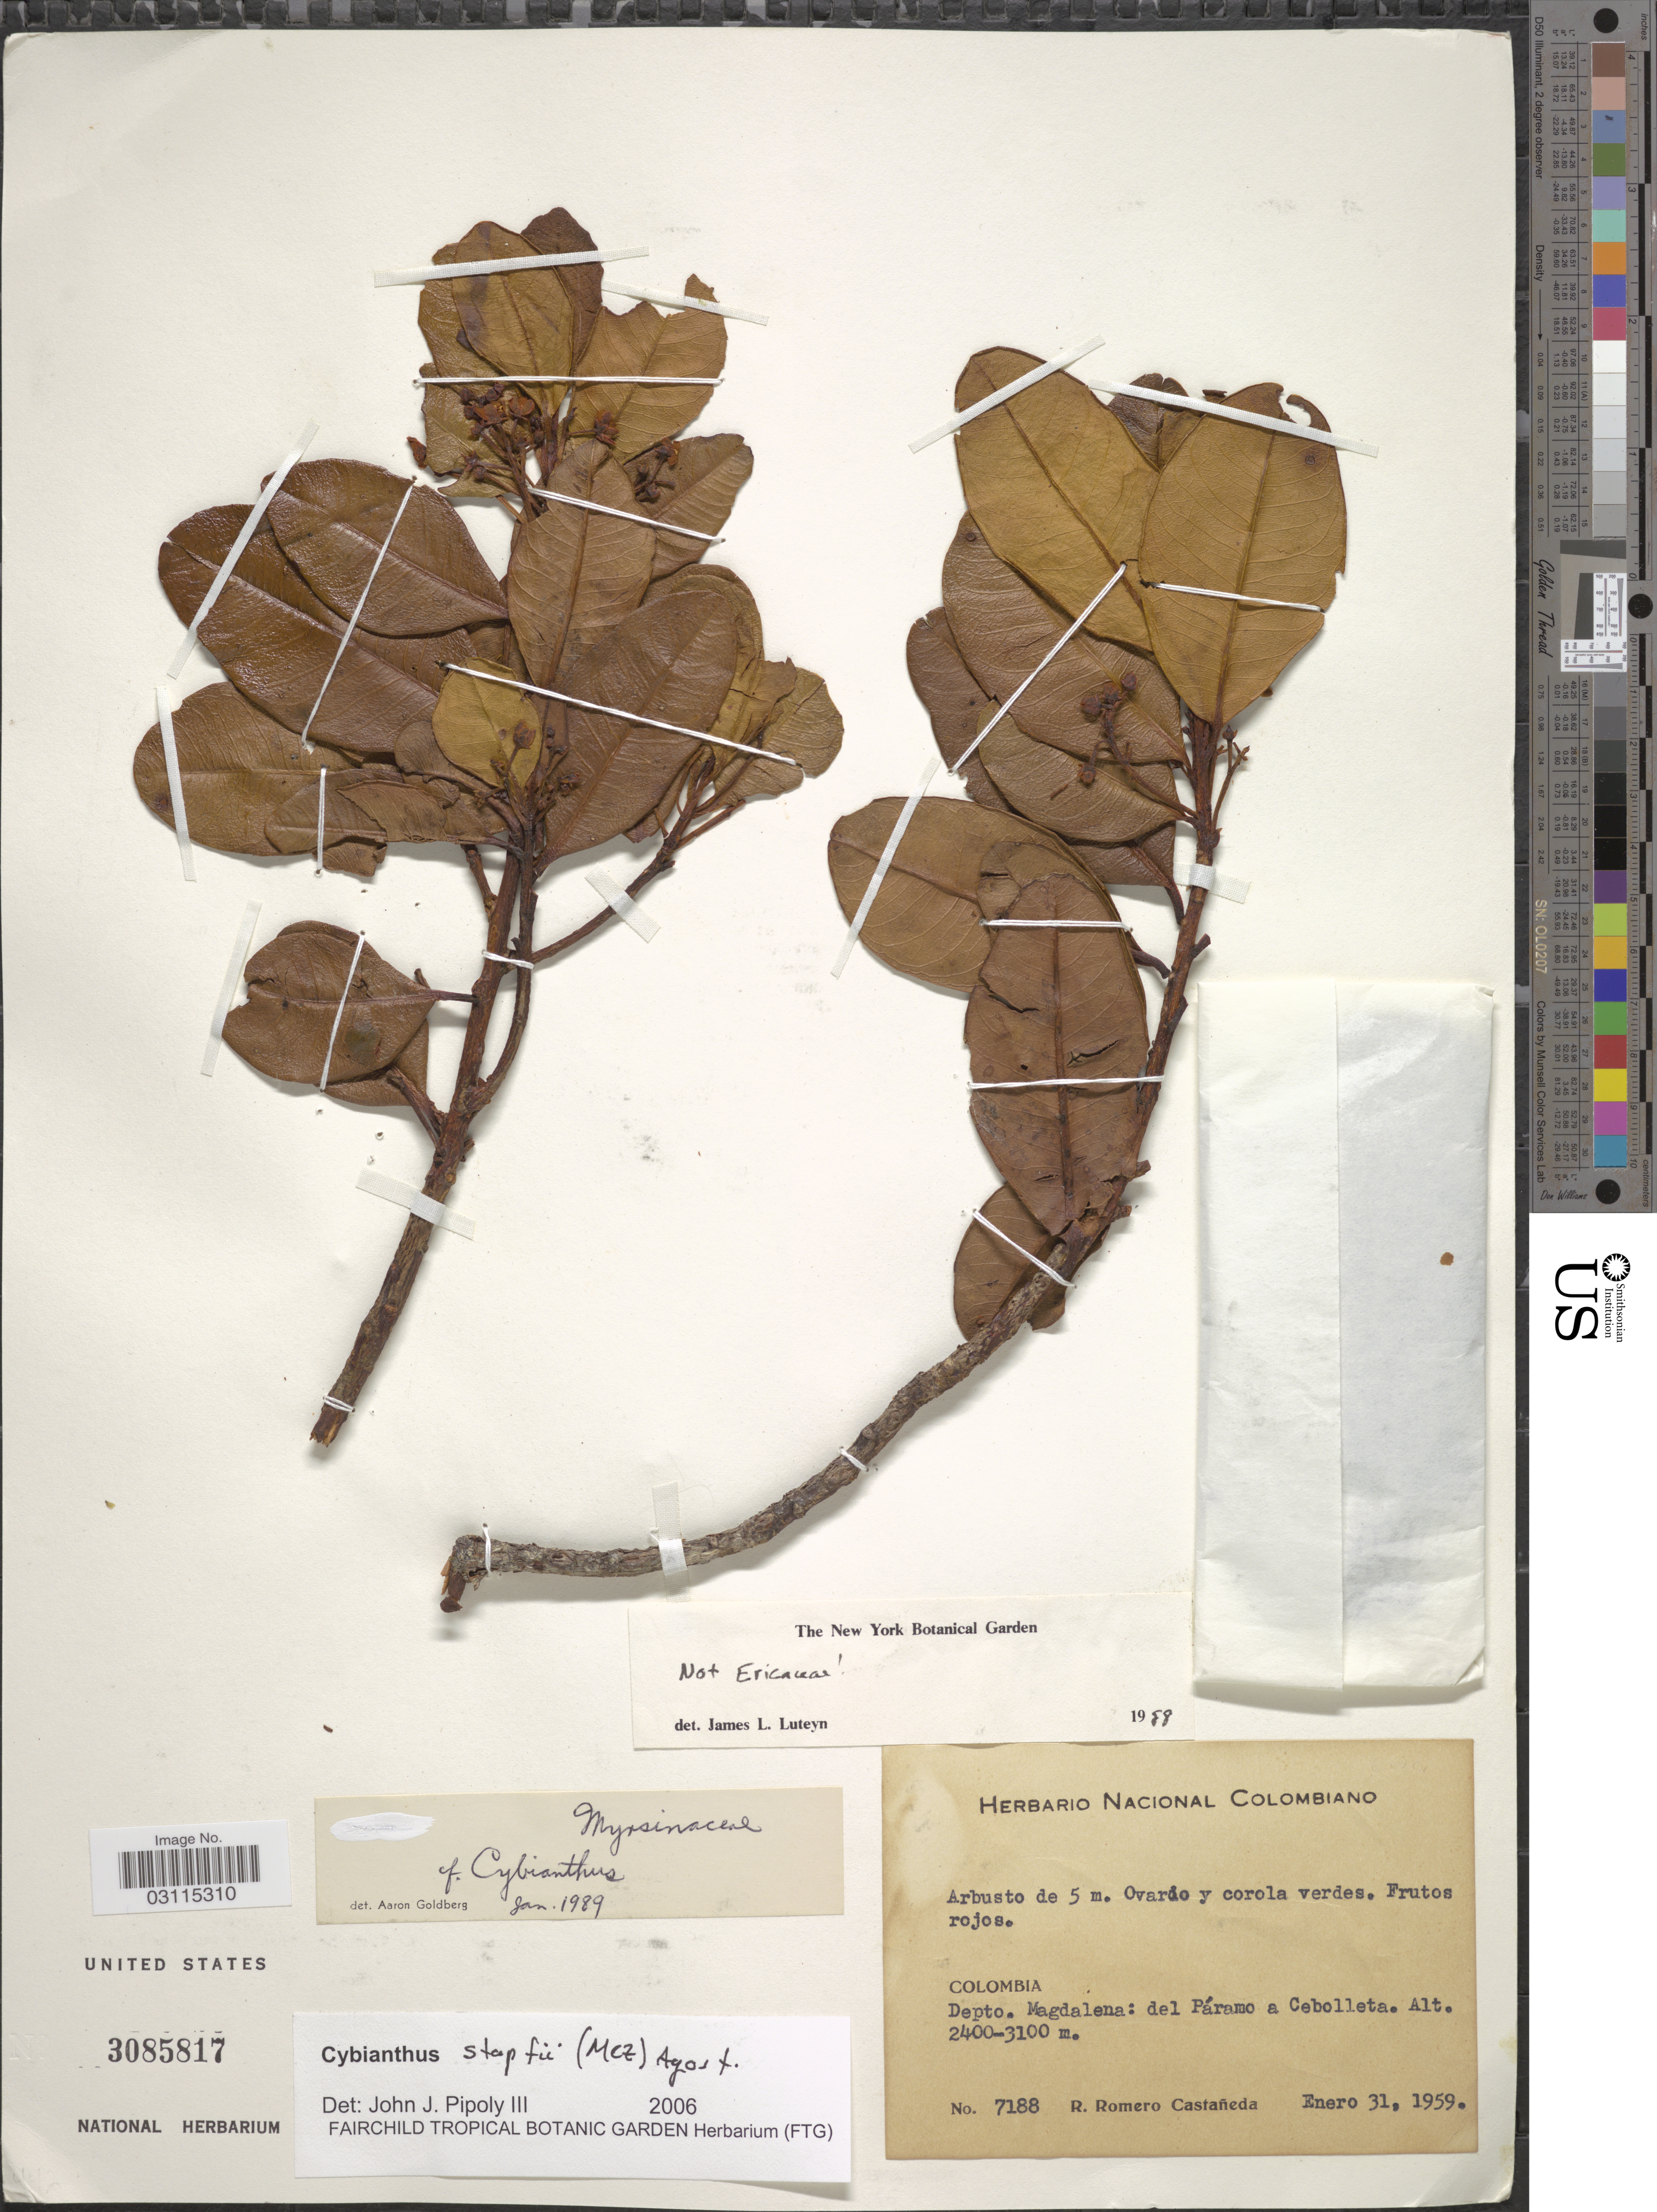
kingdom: Plantae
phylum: Tracheophyta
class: Magnoliopsida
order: Ericales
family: Primulaceae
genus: Cybianthus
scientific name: Cybianthus stapfii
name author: (Mez) G. Agostini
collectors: R. Romero Castañeda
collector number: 7188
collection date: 1959-01-31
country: Colombia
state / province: Magdalena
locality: Depto. Magdalena: del Páramo a Cebolleta.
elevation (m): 2400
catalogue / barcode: US 3085817